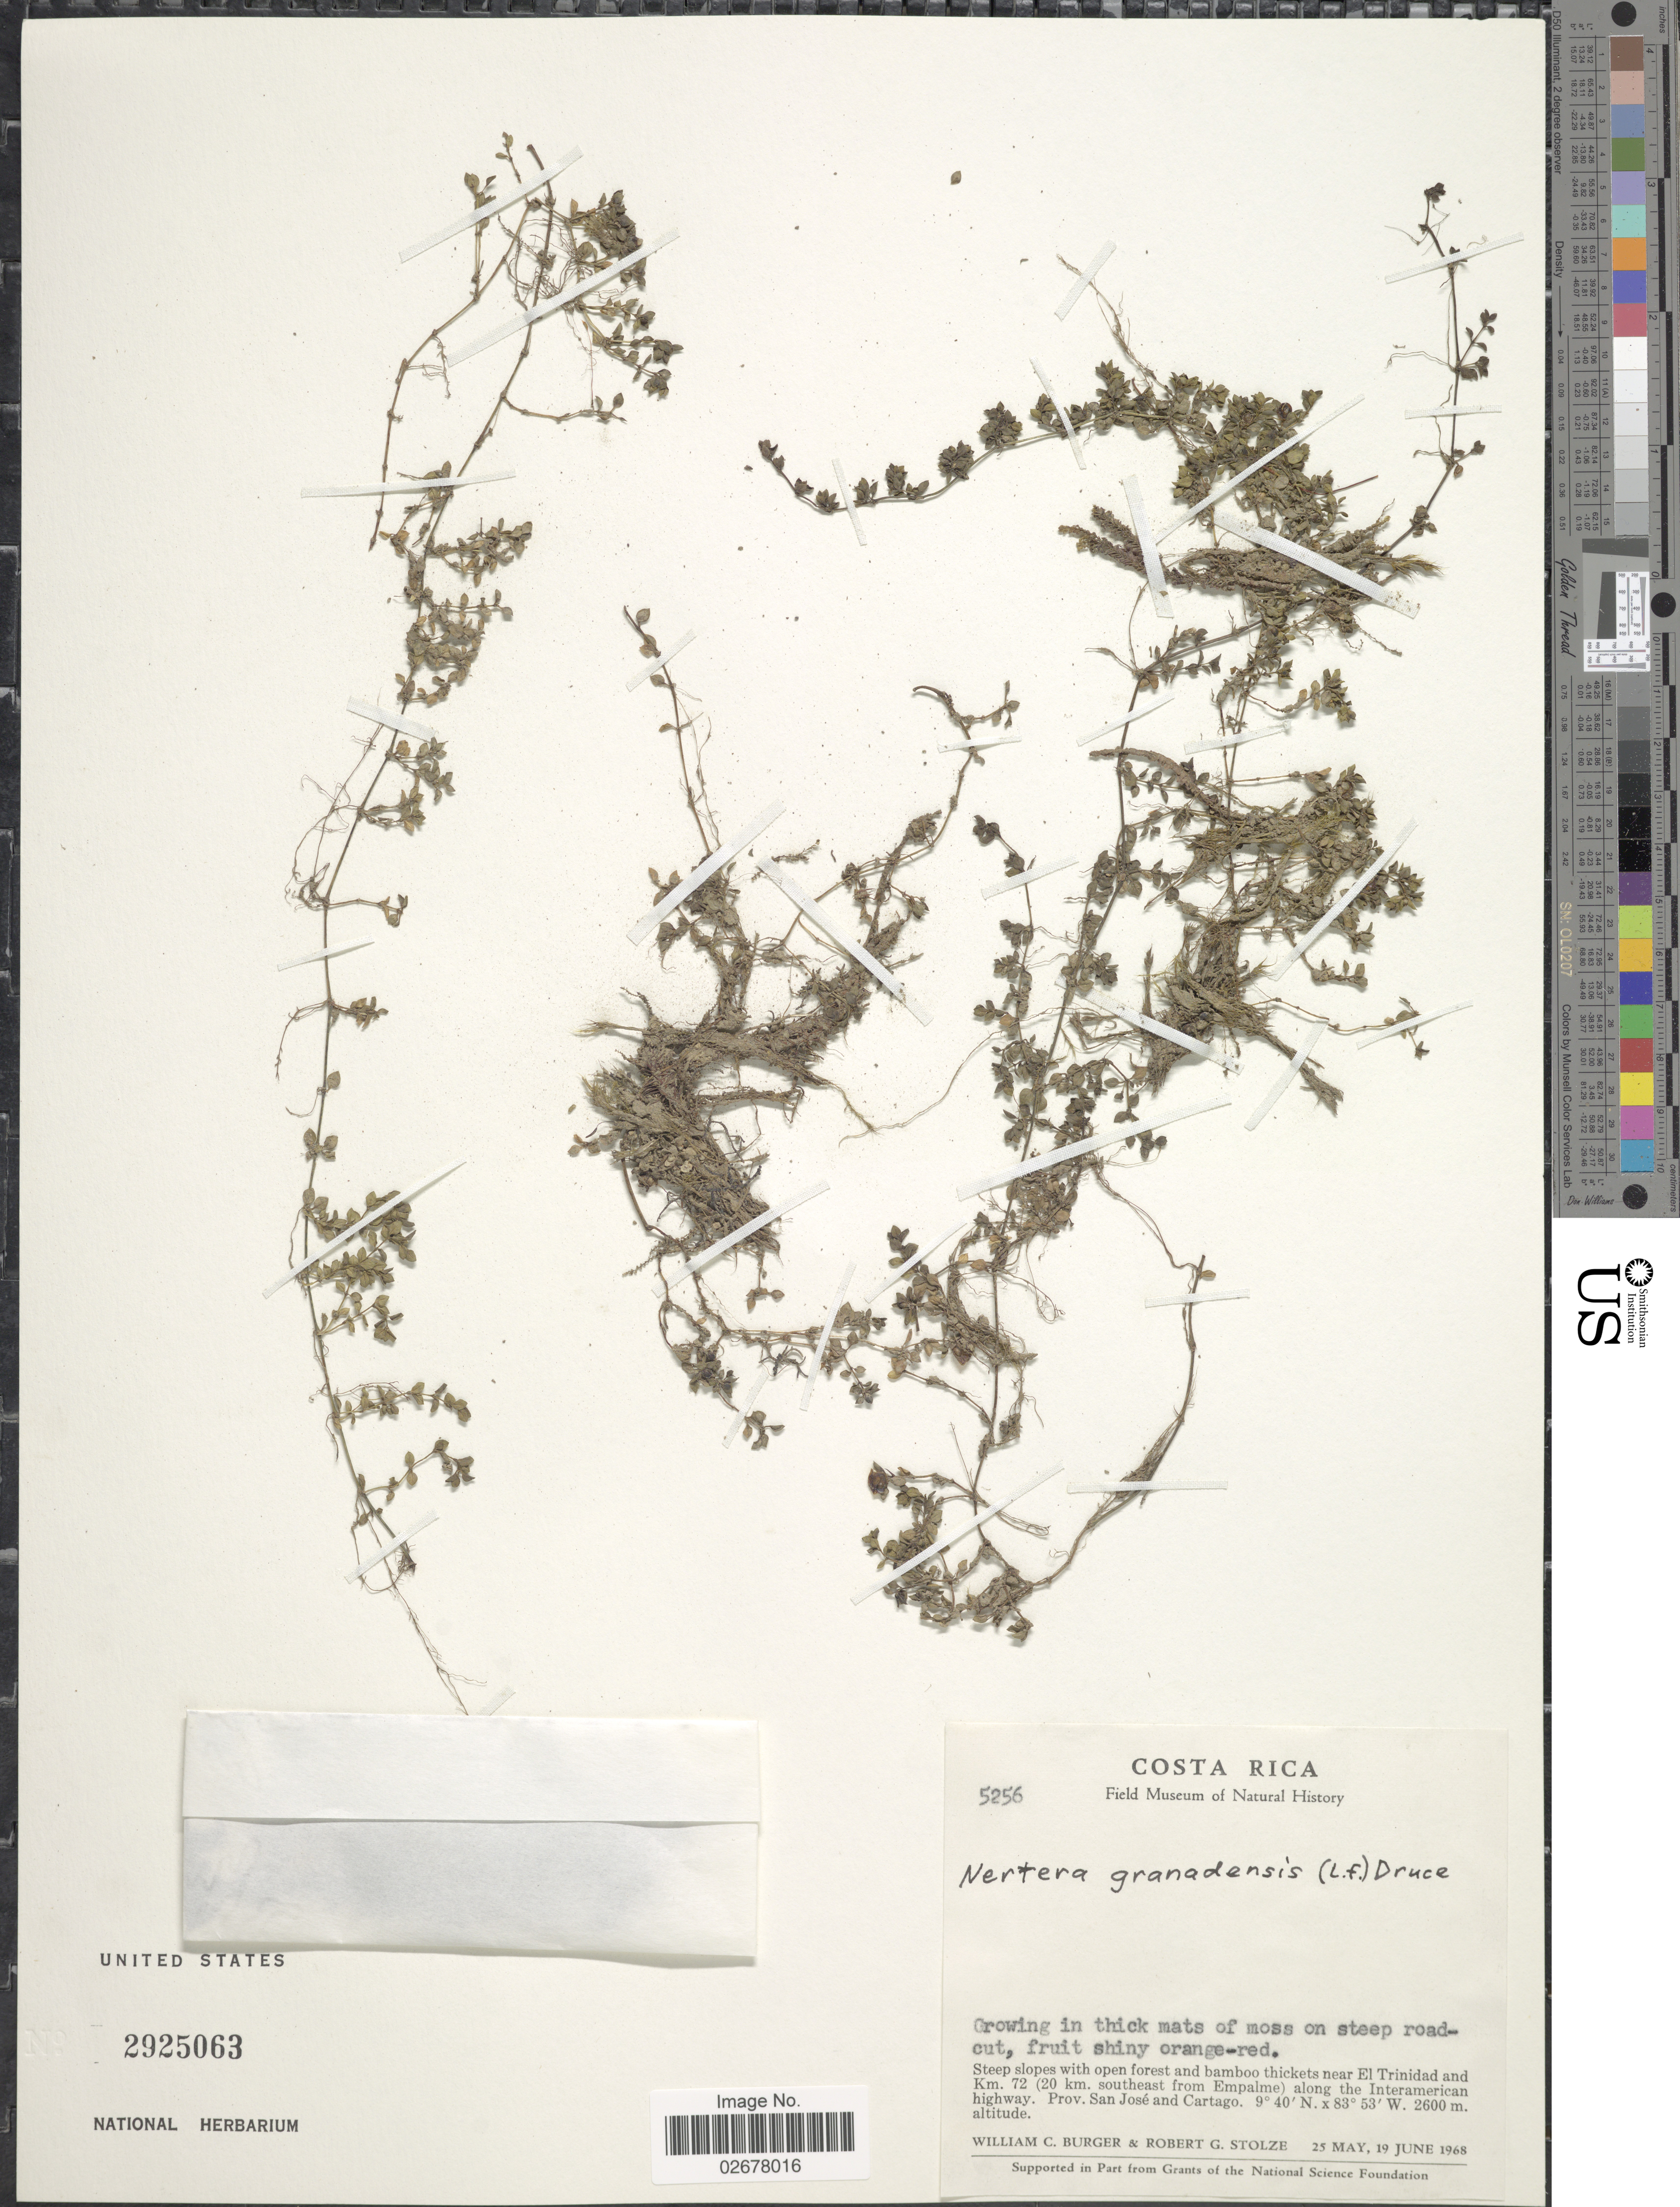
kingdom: Plantae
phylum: Tracheophyta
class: Magnoliopsida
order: Gentianales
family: Rubiaceae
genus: Nertera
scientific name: Nertera depressa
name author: Banks & Sol. ex Gaertn.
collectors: W. Burger & R. G. Stolze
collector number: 5256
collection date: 1968-05-25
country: Costa Rica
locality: Steep slopes with open forest and bamboo thickets near El Trinidad and Km 72 (20 km southeast from Empalme) along the Interamerican highway. Prov. San José and Cartago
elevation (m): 2600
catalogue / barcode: US 2925063